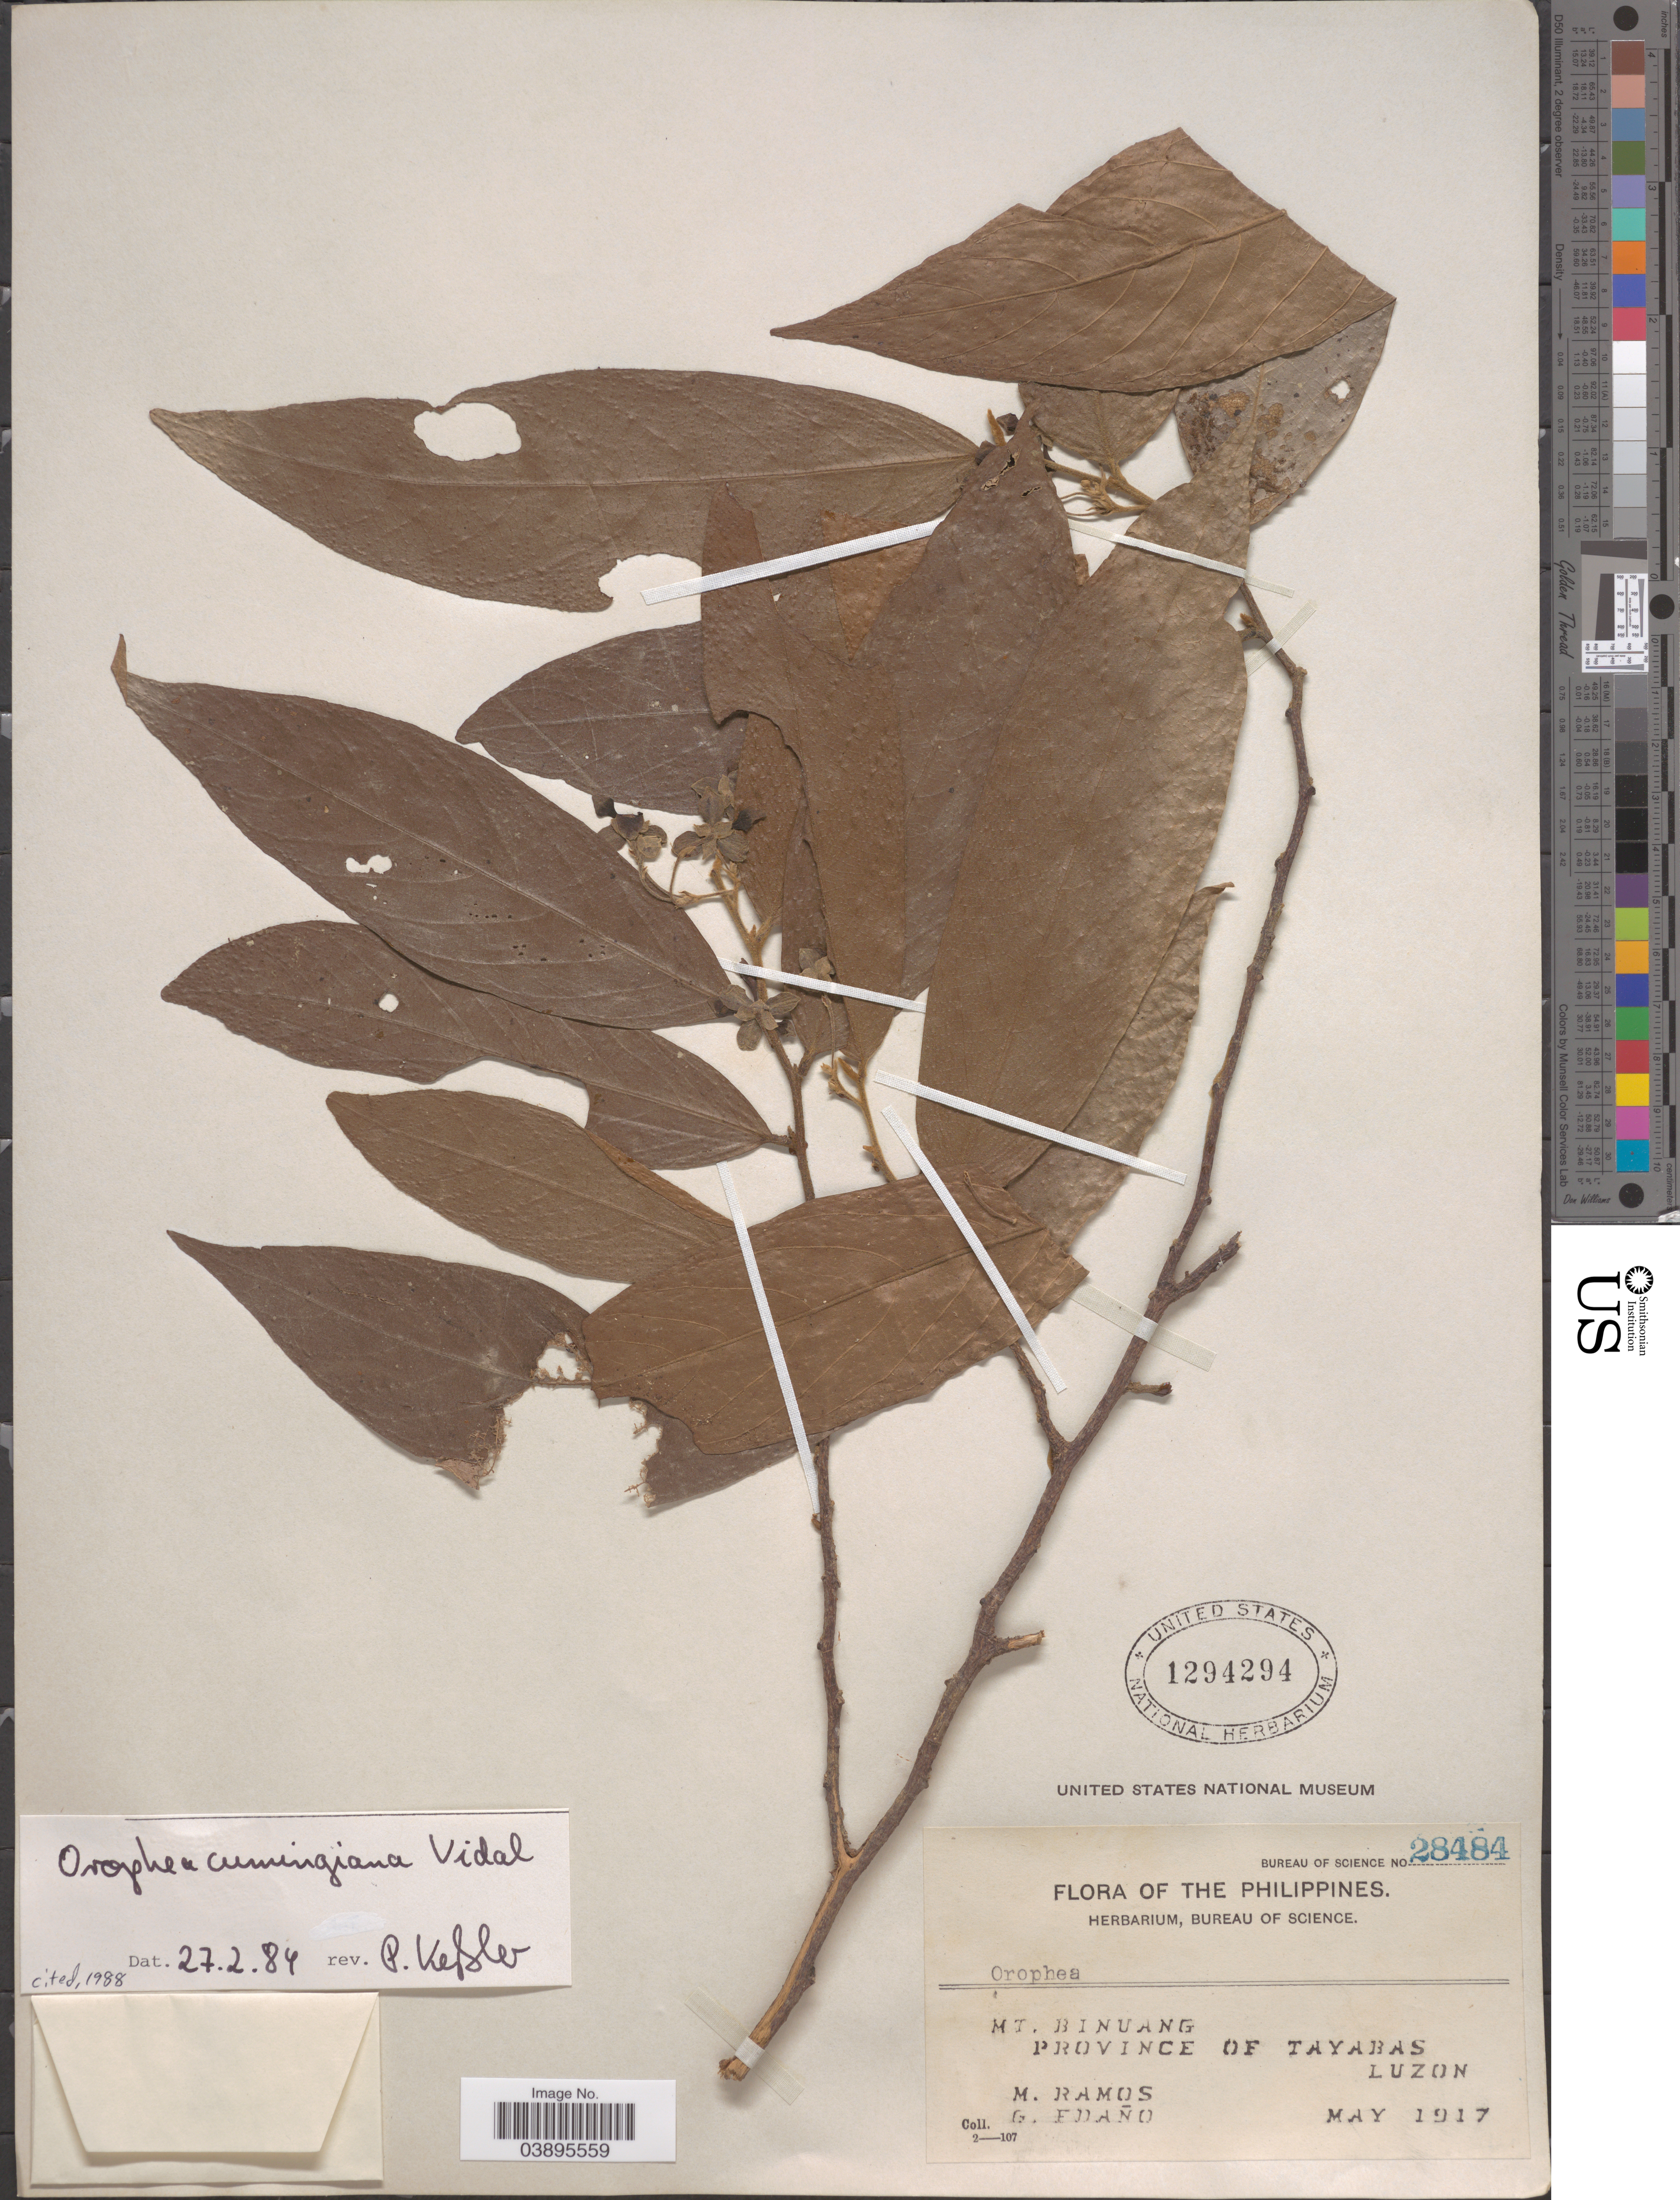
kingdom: Plantae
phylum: Tracheophyta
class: Magnoliopsida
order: Magnoliales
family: Annonaceae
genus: Orophea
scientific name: Orophea cumingiana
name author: S. Vidal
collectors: M. Ramos & G. Edaño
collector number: Bureau of Science 28484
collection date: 1917-05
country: Philippines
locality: Mt. Binuang, Province of Tayabas, Luzon.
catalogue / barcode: US 1294294